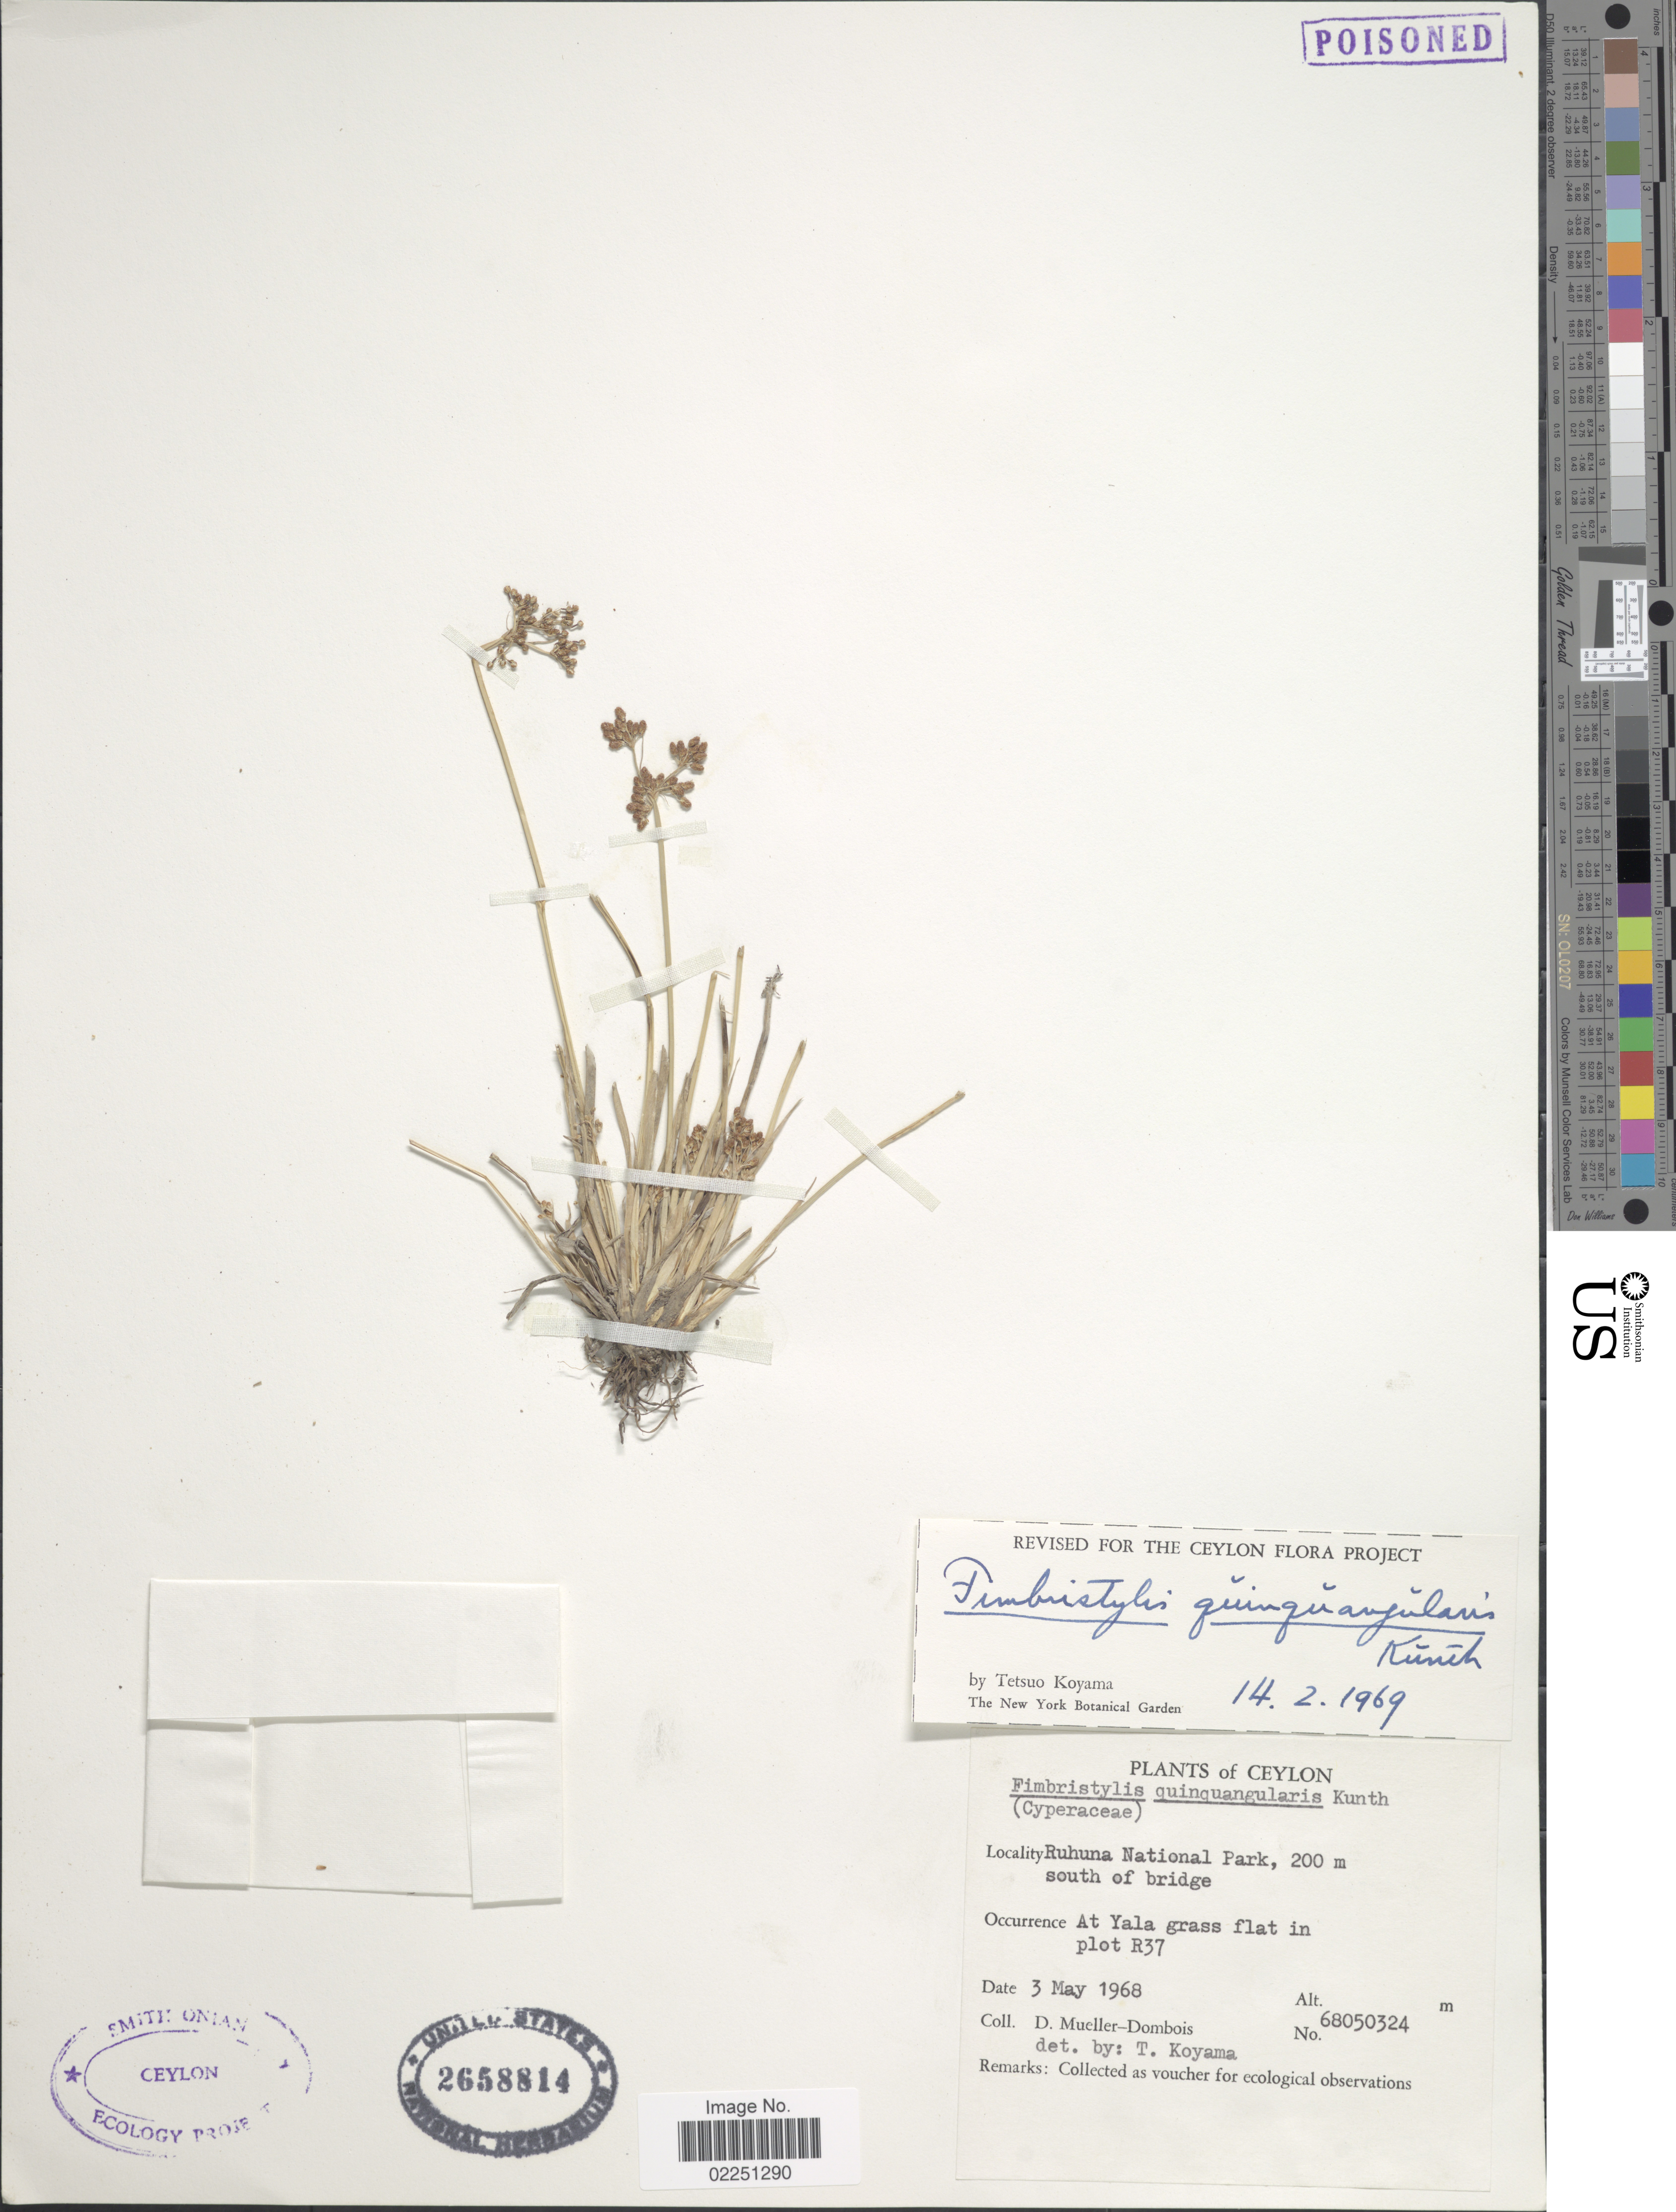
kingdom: Plantae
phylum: Tracheophyta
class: Liliopsida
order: Poales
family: Cyperaceae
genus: Fimbristylis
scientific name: Fimbristylis littoralis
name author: Gaudich.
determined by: Strong, Mark T., (BOT), Smithsonian Institution - National Museum of Natural History (UNITED STATES)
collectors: D. Meuller-Dombois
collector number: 68050324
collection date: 1968-05-03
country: Sri Lanka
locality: Ceylon. Ruhuna National Park, at Yala grass flat in plot R37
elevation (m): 200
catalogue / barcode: US 2658814